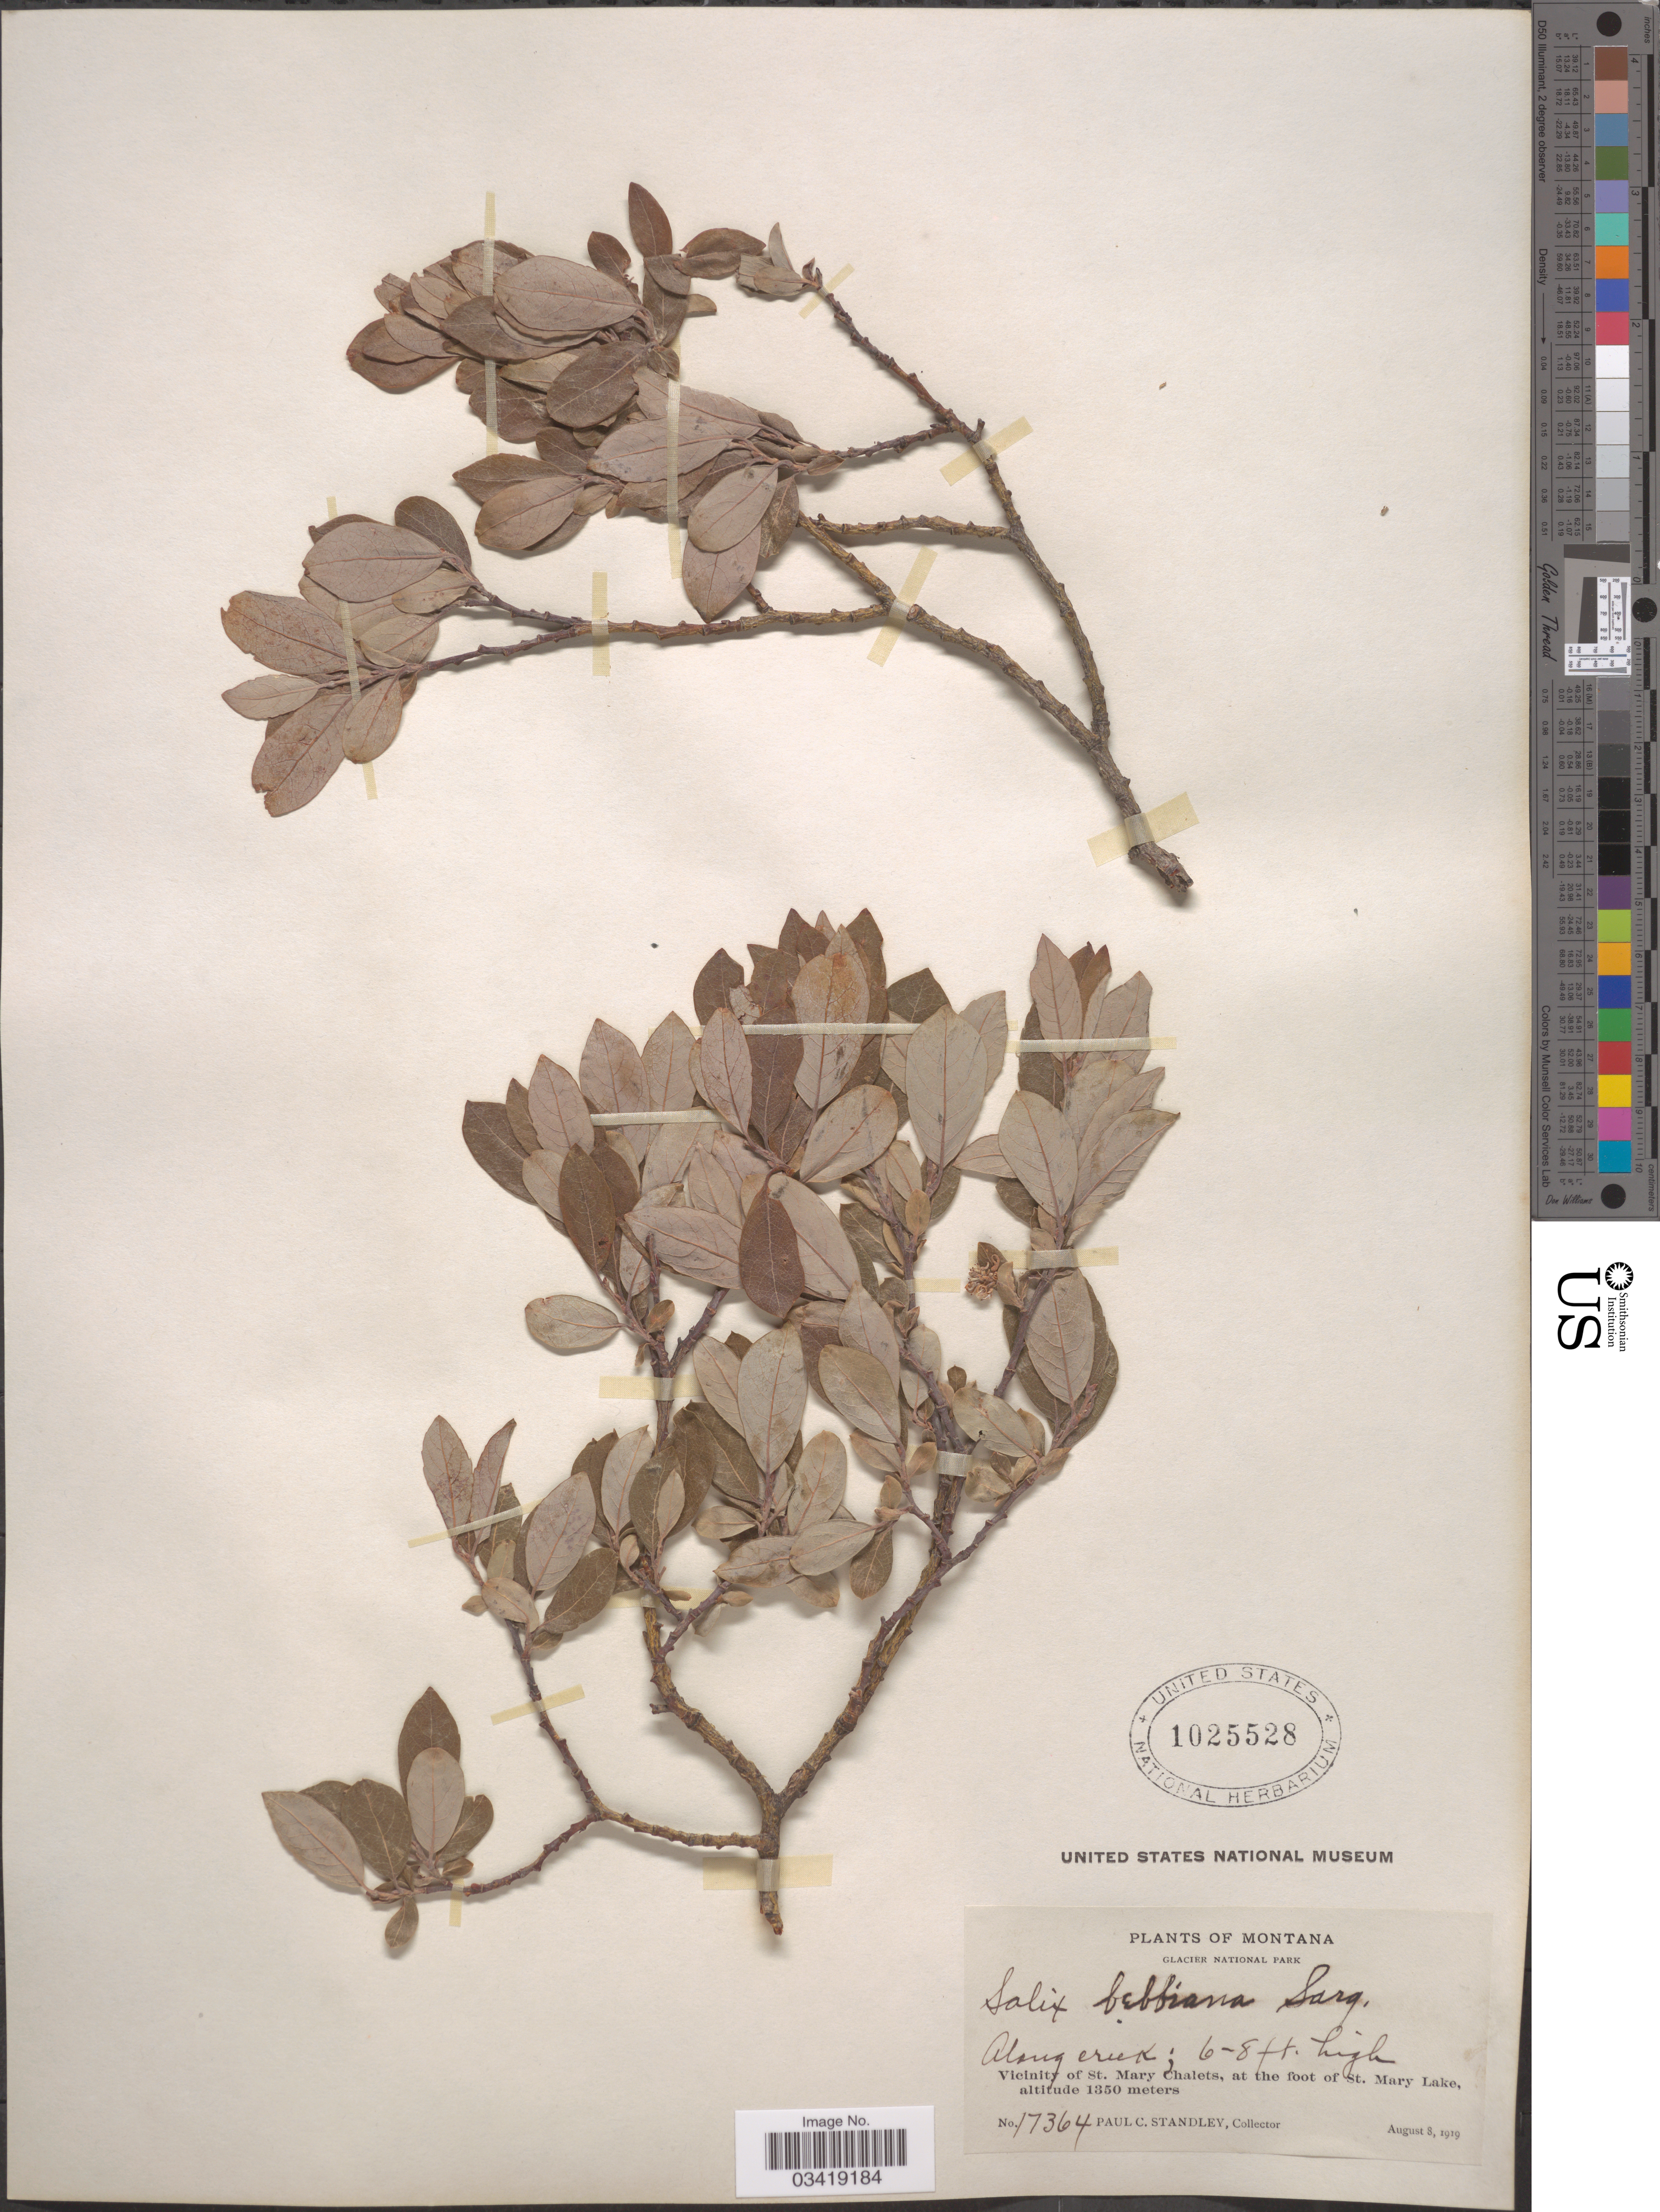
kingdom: Plantae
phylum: Tracheophyta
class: Magnoliopsida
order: Malpighiales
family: Salicaceae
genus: Salix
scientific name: Salix bebbiana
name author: Sarg.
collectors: P. C. Standley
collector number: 17364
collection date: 1919-08-08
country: United States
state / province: Montana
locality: Glacier National Park. Along creek. Vicinity of St. Mary Chalets, at the foot of St. Mary Lake.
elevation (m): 1350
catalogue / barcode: US 1025528